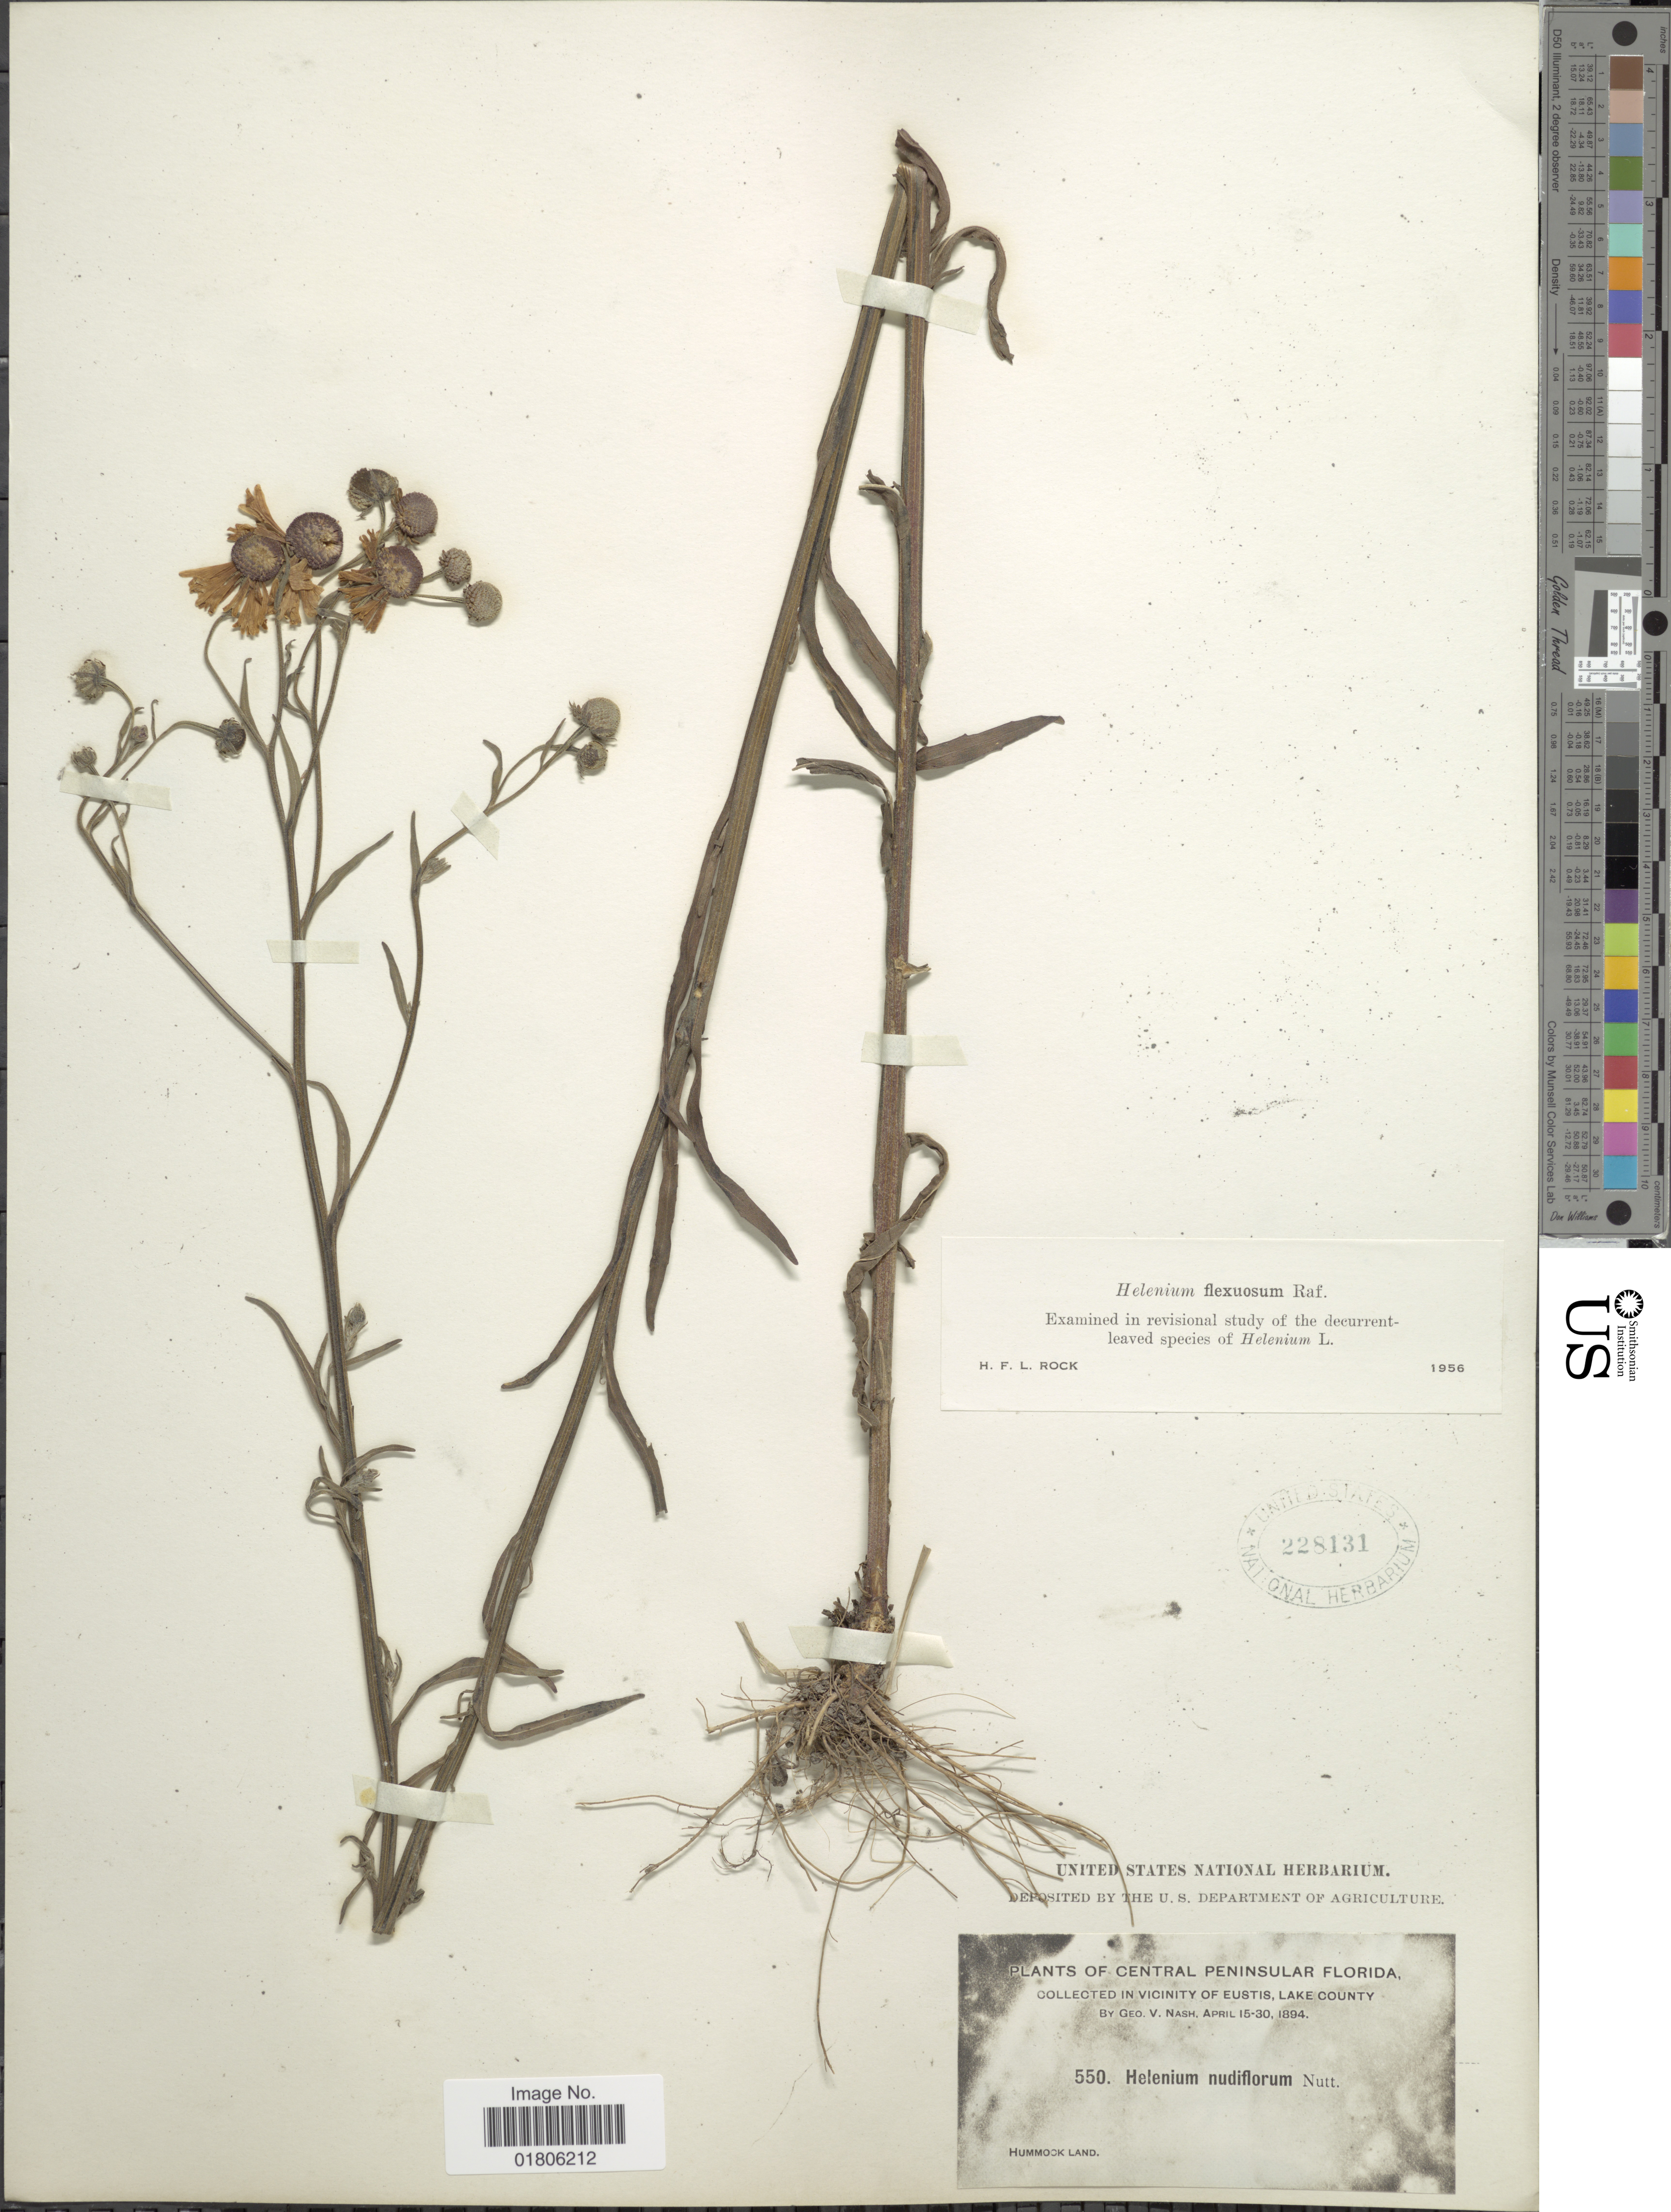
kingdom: Plantae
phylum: Tracheophyta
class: Magnoliopsida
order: Asterales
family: Asteraceae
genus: Helenium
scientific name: Helenium flexuosum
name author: Raf.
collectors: G. V. Nash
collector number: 550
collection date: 1894-04-15/1894-04-30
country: United States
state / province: Florida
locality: Vicinity of Eustis, Lake County. Hummock Land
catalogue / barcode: US 228131